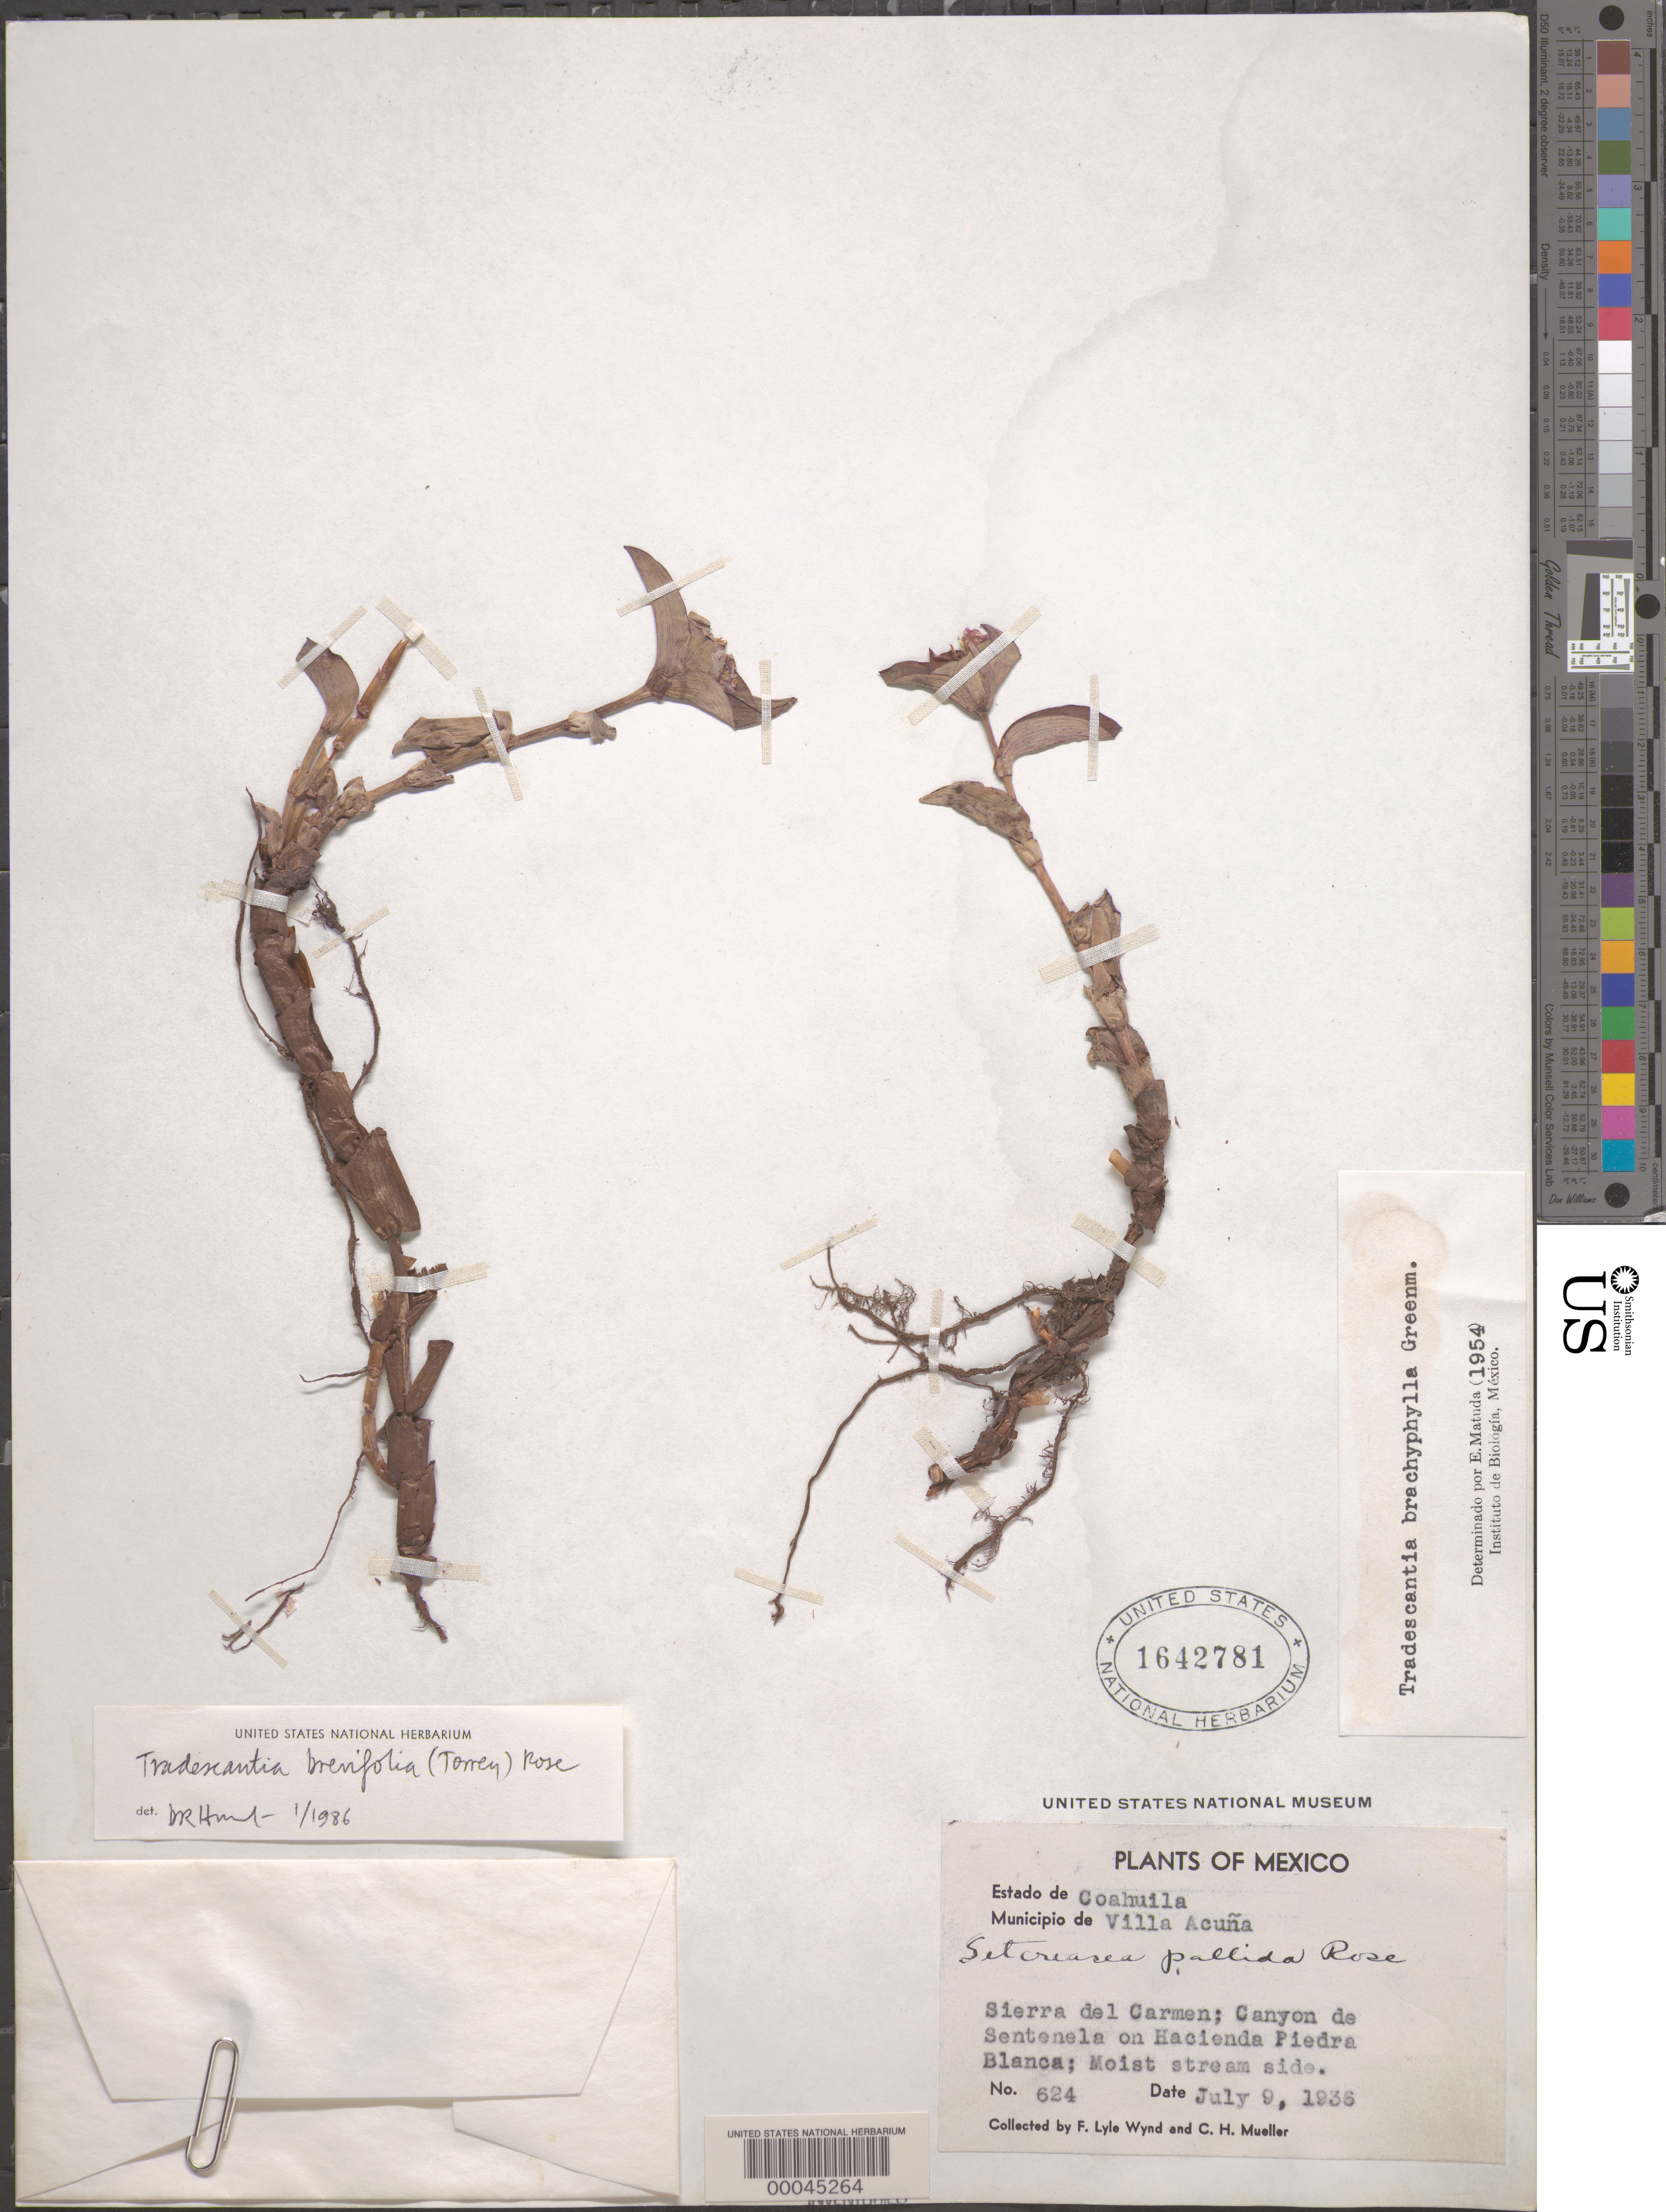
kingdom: Plantae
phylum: Tracheophyta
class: Liliopsida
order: Commelinales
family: Commelinaceae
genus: Tradescantia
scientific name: Tradescantia brevifolia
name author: (Torr.) Rose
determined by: Hunt, D. R.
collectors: F. L. Wynd & C. H. Muller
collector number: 624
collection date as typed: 09 Jul 1936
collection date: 1936-07-09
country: Mexico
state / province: Coahuila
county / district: Acuña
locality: Sierra del Carmen, Canyon de Sentenela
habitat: Moist streambank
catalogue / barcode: US 1642781